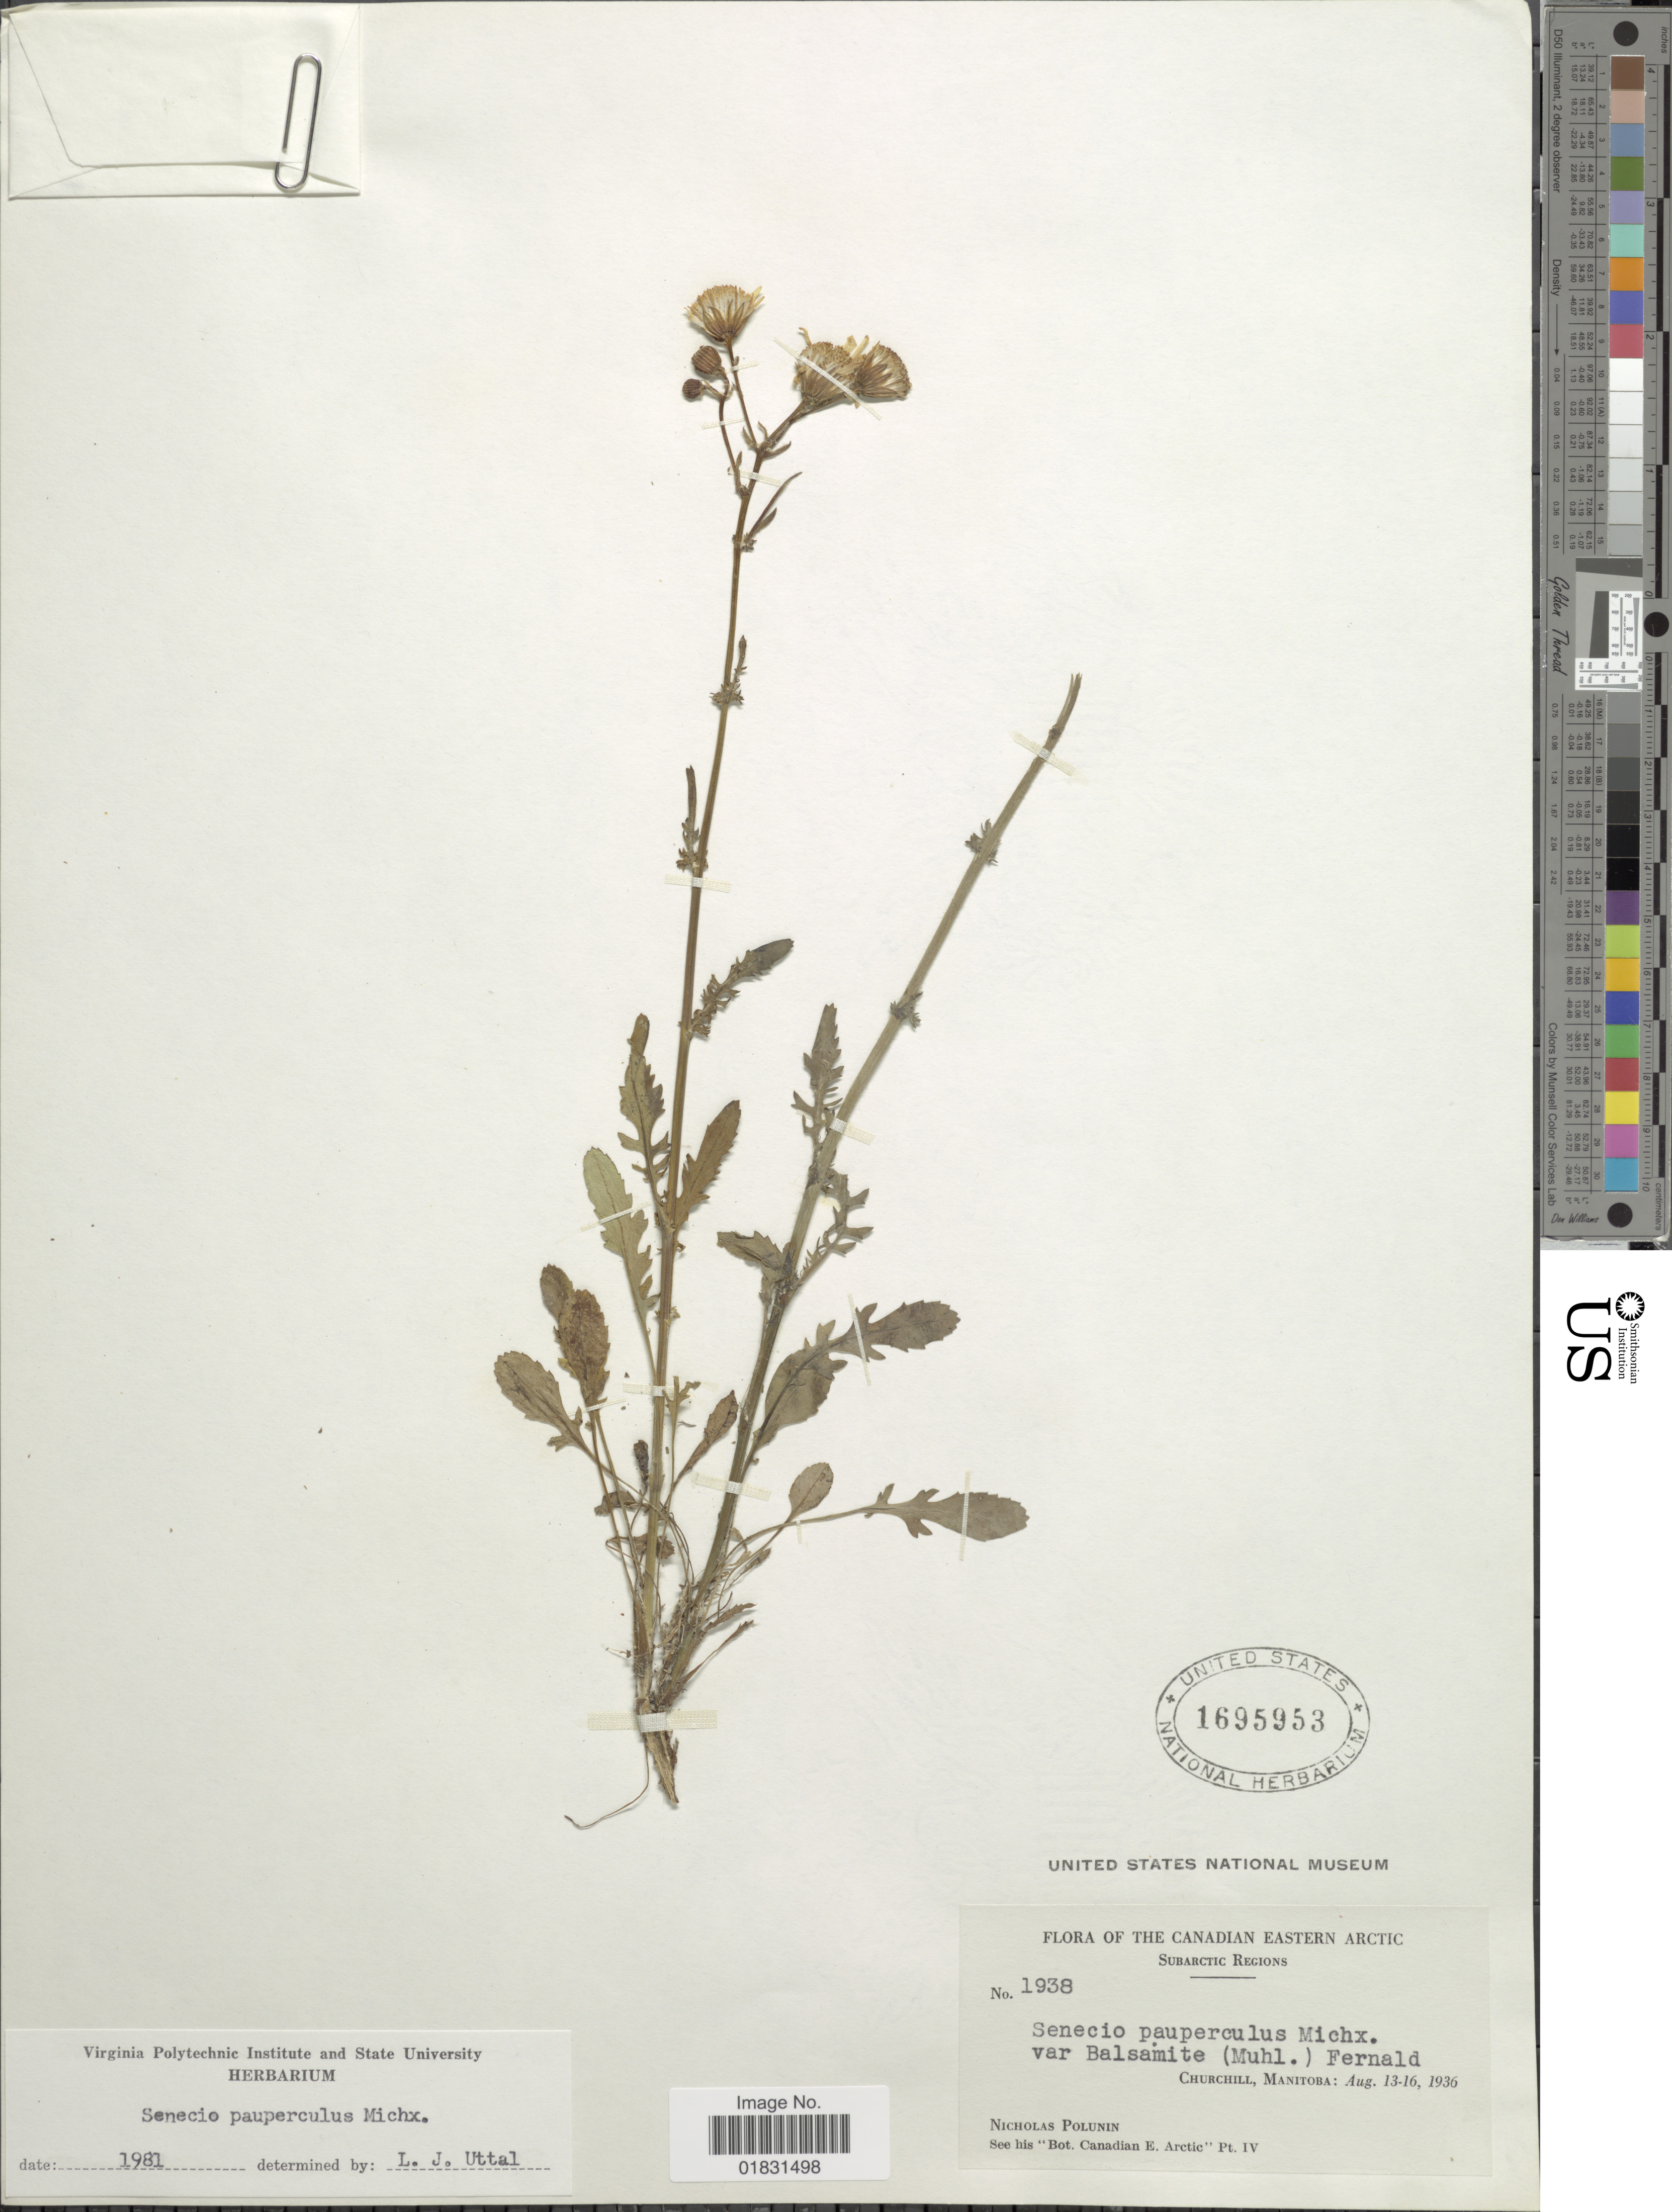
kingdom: Plantae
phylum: Tracheophyta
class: Magnoliopsida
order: Asterales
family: Asteraceae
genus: Packera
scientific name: Packera paupercula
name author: (Michx.) Á. Löve & D. Löve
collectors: N. V. Polunin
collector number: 1938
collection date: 1936-08-13/1936-08-16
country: Canada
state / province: Manitoba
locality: The Canadian Eastern Arctic, Subartic Regions, Churchill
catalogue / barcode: US 1695953